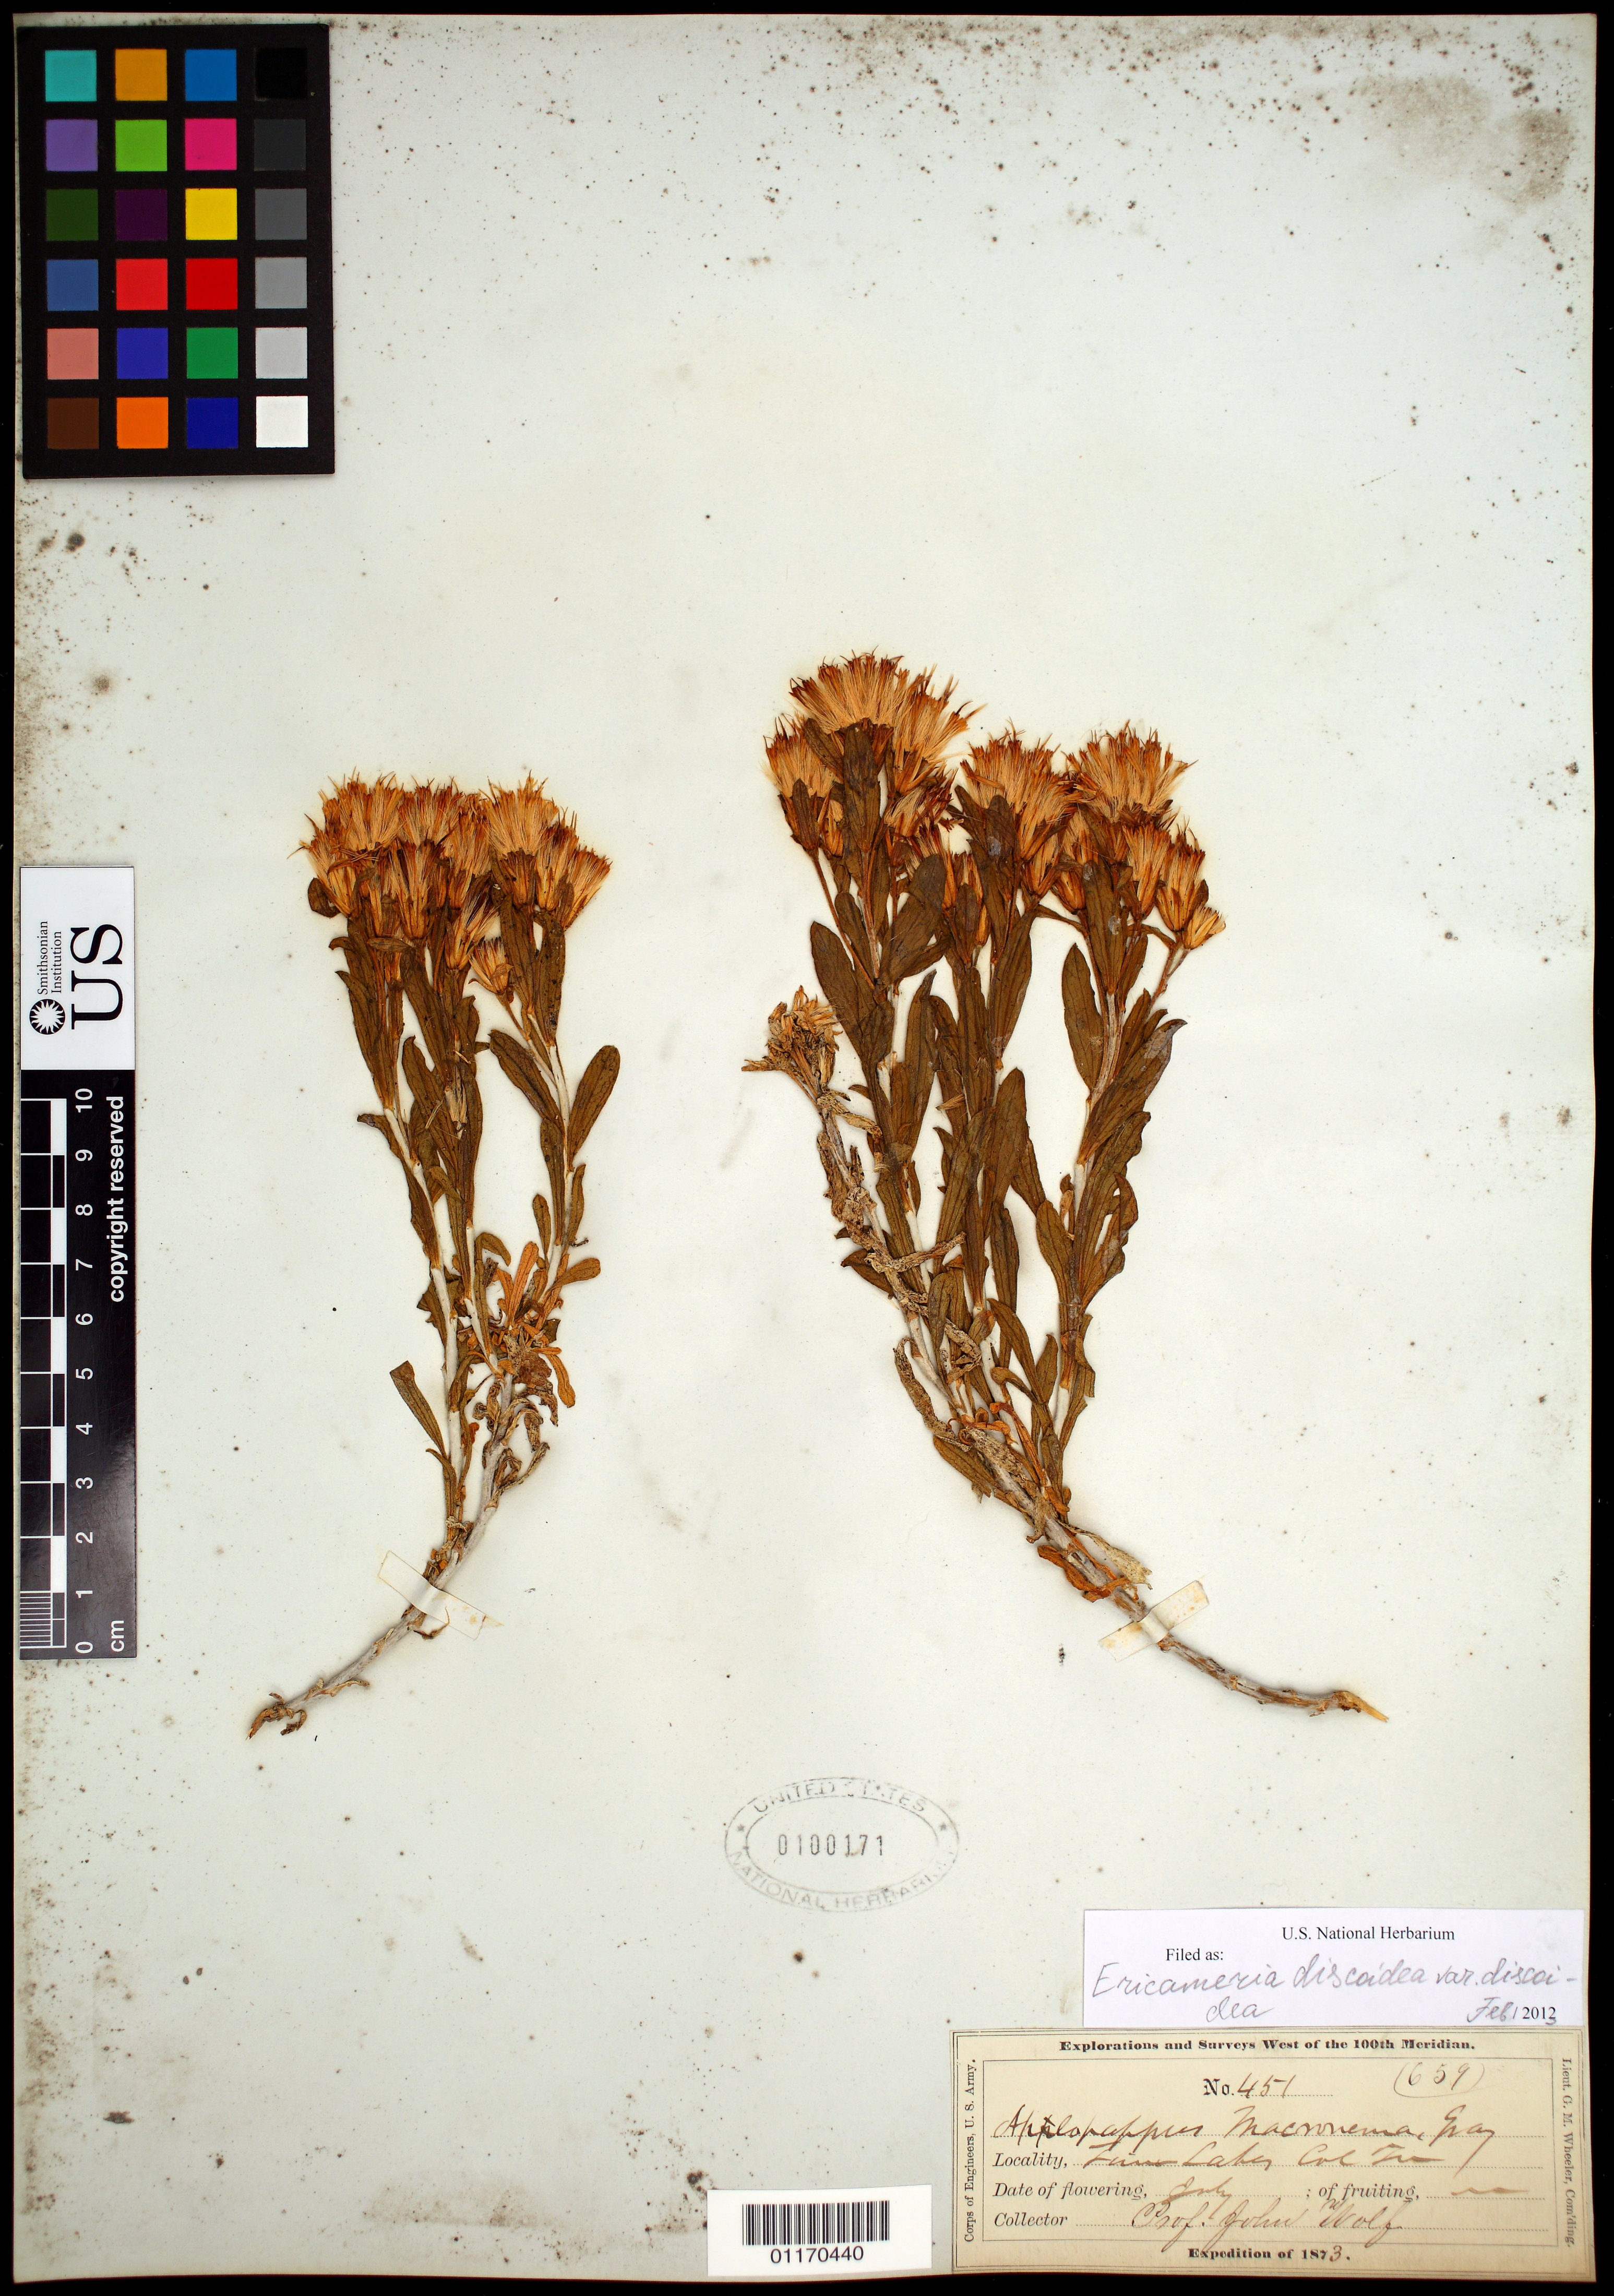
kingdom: Plantae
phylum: Tracheophyta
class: Magnoliopsida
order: Asterales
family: Asteraceae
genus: Ericameria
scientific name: Ericameria discoidea var. discoidea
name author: (Nutt.) G.L. Nesom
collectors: J. Wolf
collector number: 451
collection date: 1873-07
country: United States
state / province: Colorado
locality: Twin Lakes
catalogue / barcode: US 100171